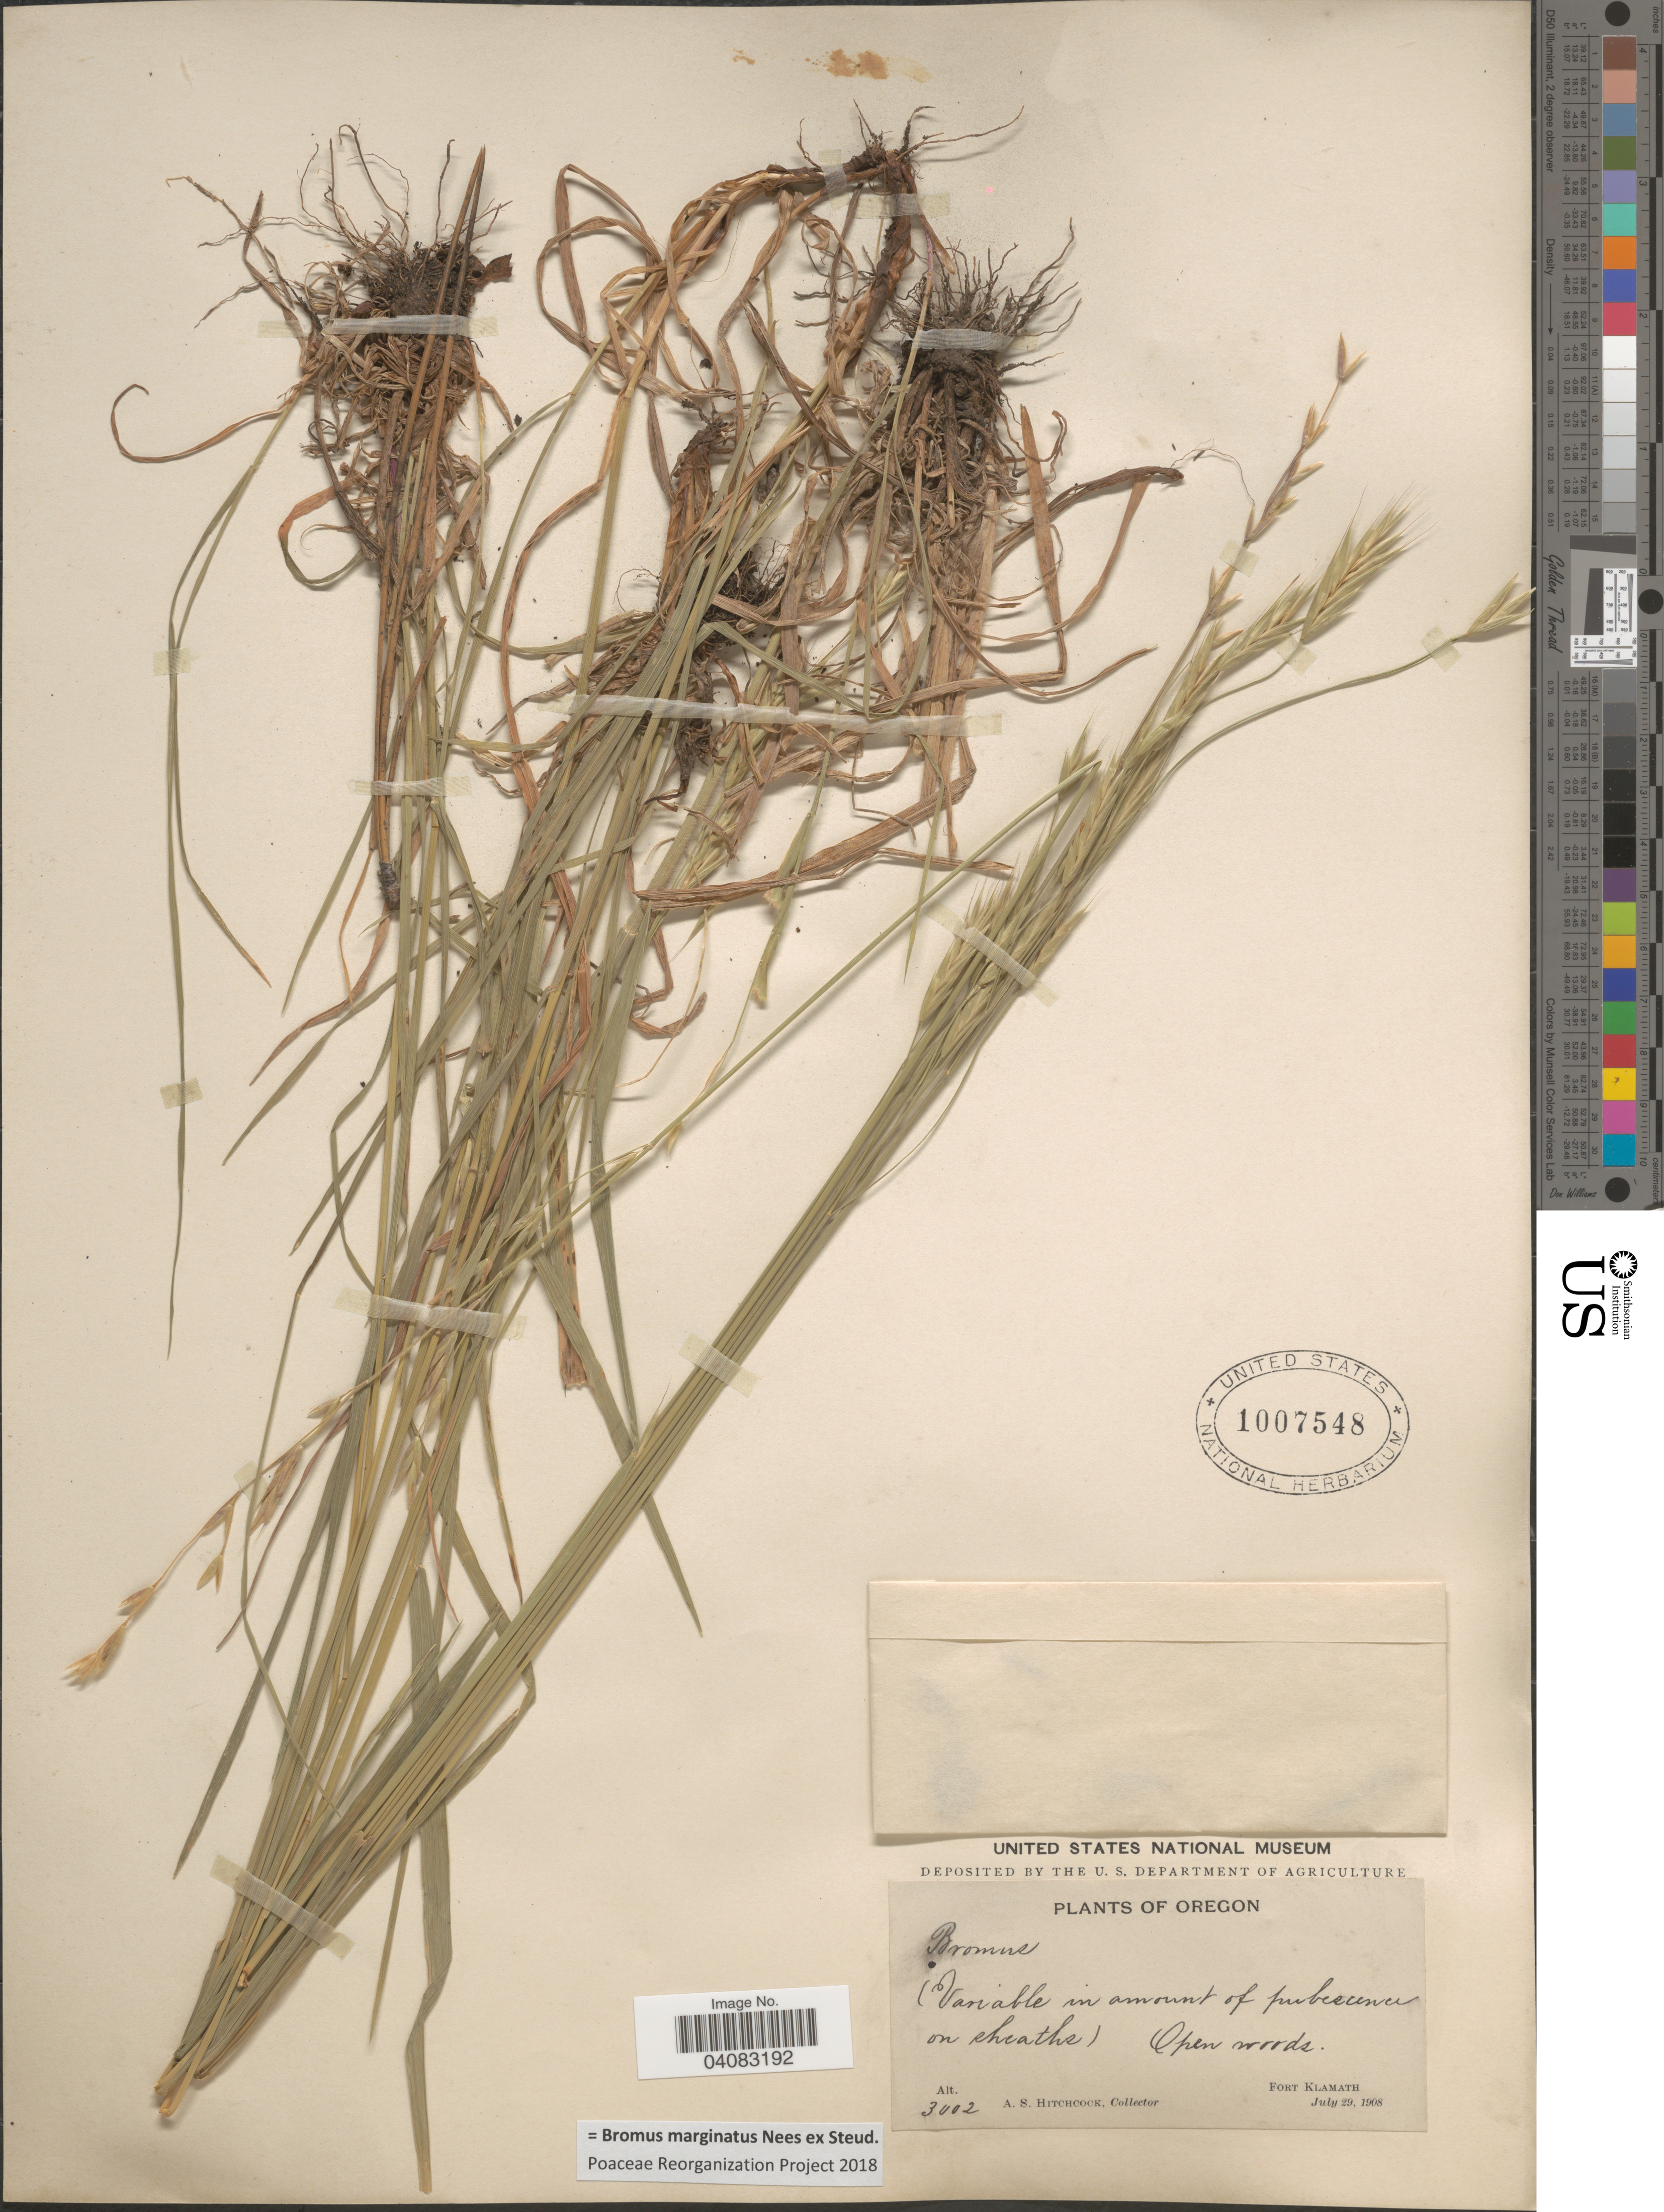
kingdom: Plantae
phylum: Tracheophyta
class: Liliopsida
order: Poales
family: Poaceae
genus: Bromus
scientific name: Bromus marginatus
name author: Nees ex Steud.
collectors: A. S. Hitchcock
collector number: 3002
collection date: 1908-07-29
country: United States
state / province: Oregon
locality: Open woods. Fort Klamath.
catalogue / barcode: US 1007548